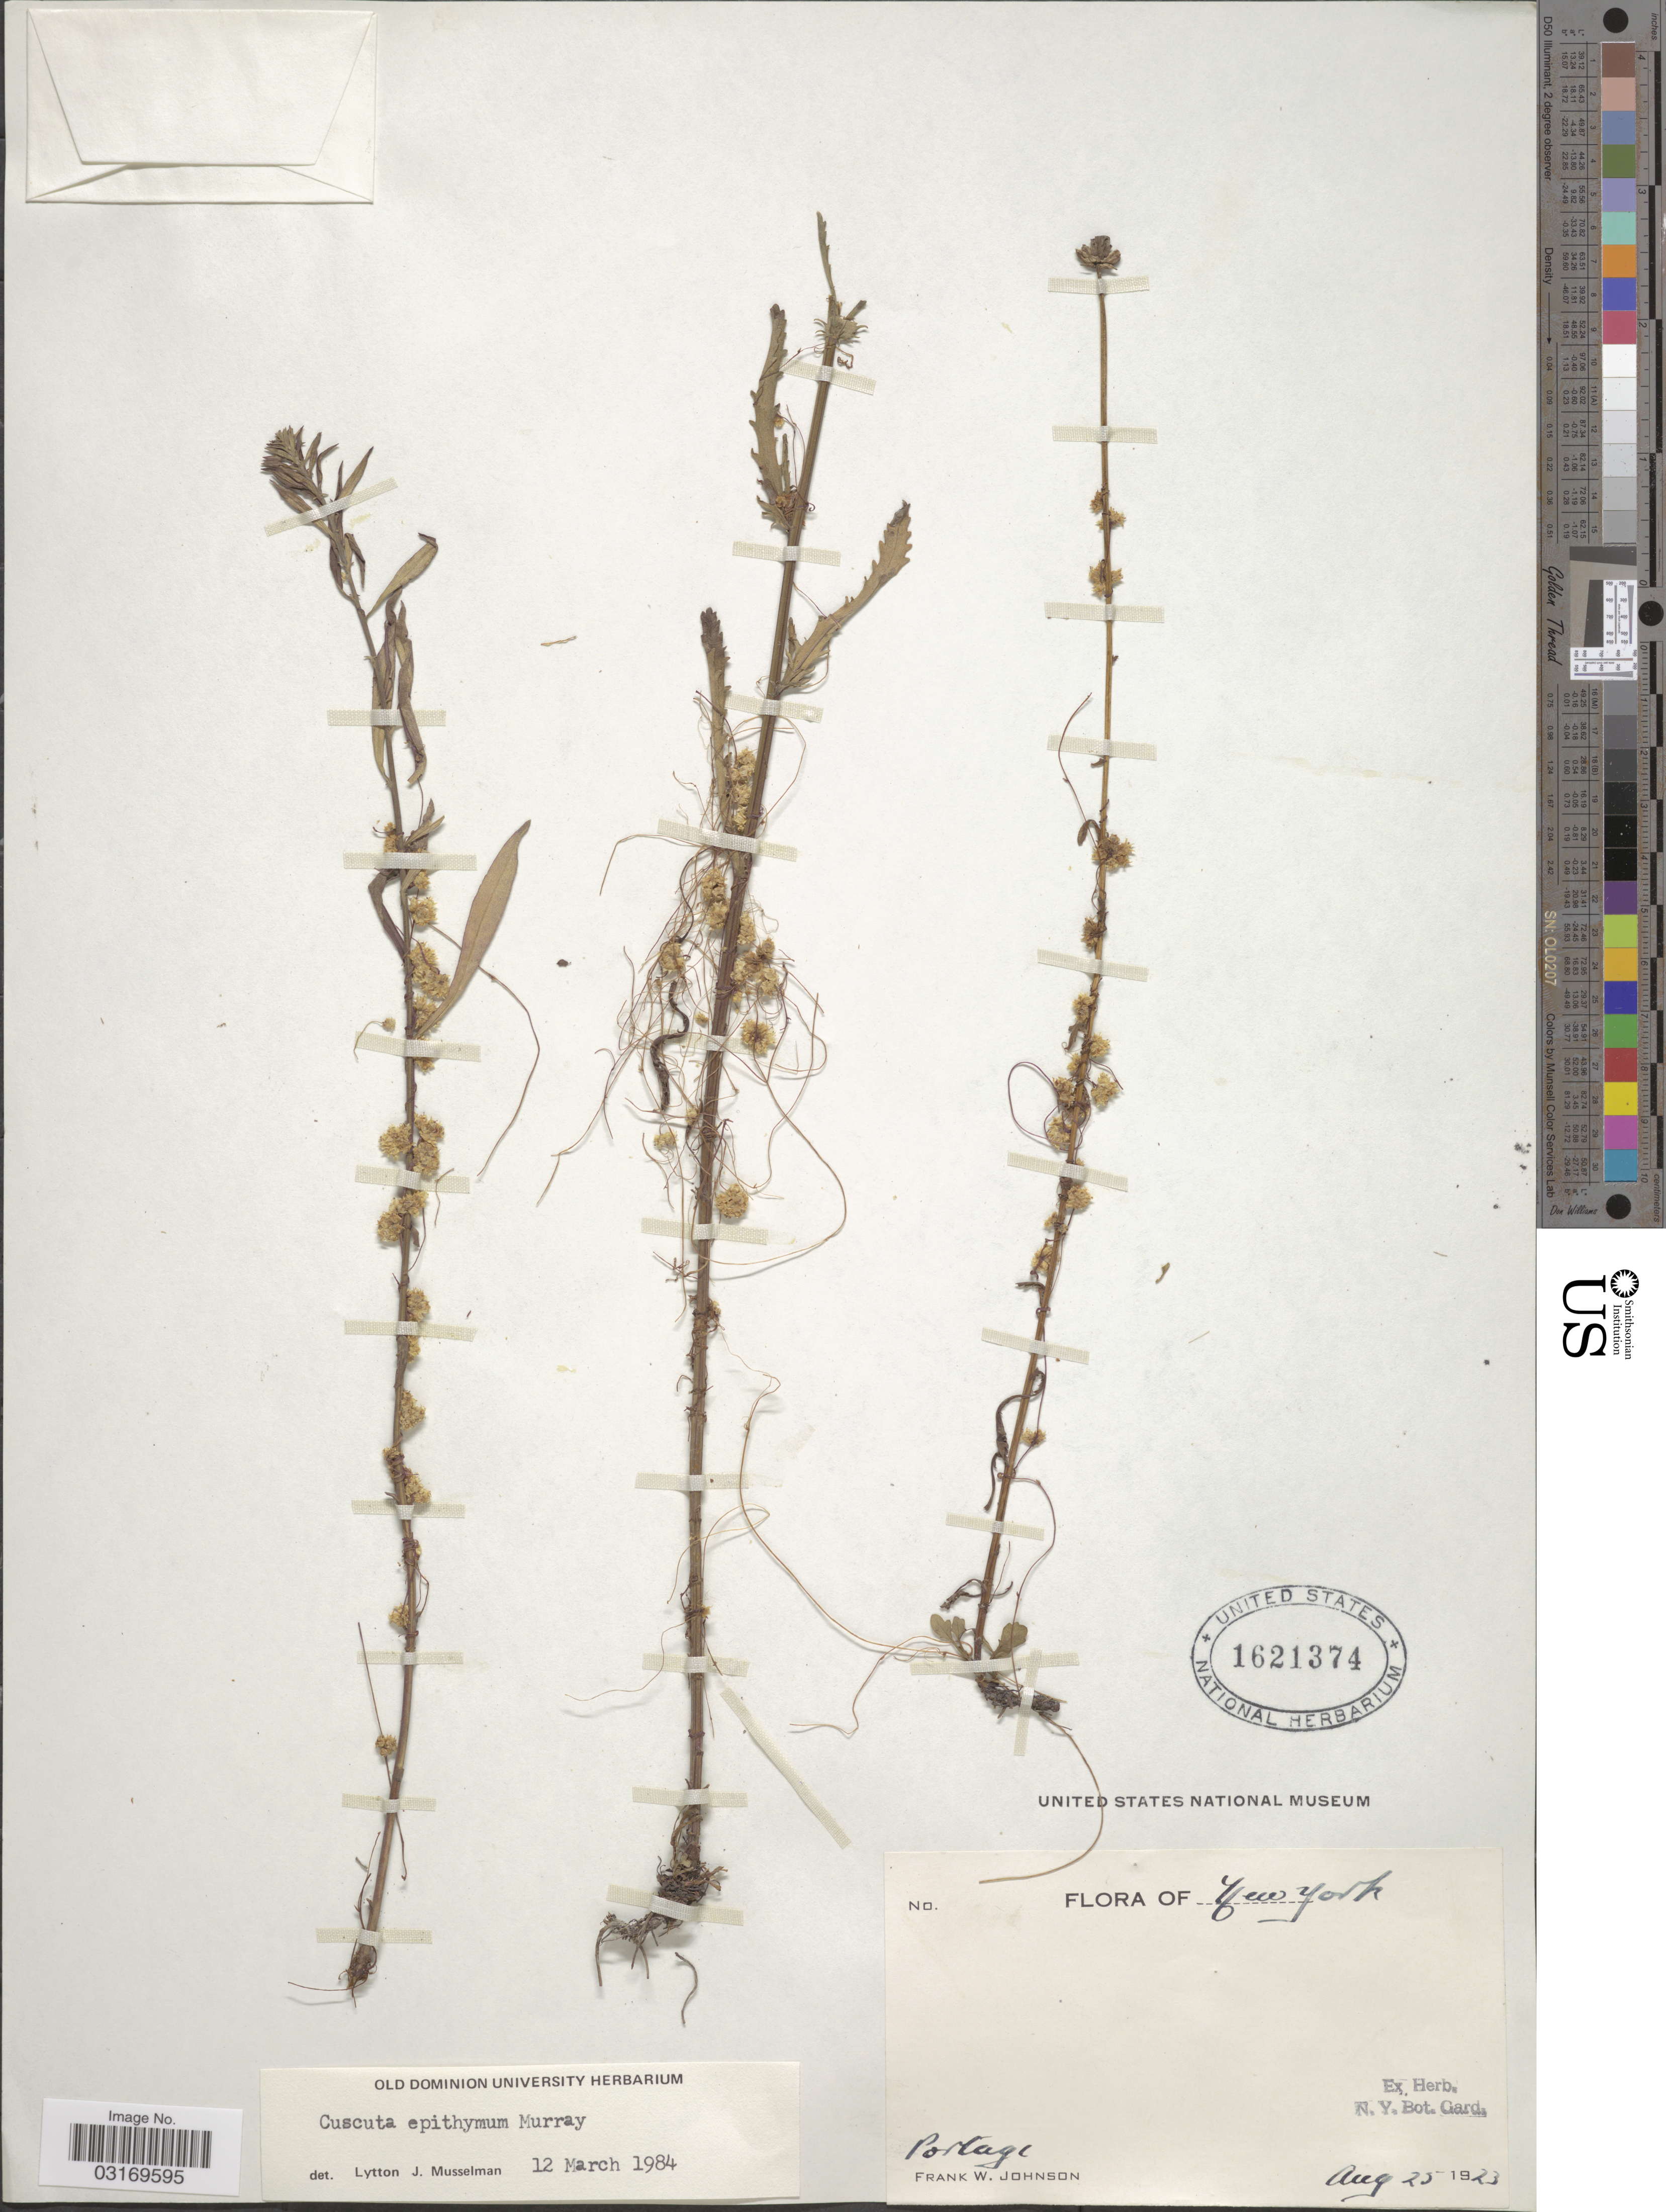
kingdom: Plantae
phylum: Tracheophyta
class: Magnoliopsida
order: Solanales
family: Convolvulaceae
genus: Cuscuta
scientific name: Cuscuta epithymum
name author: Murray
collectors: F. W. Johnson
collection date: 1923-08-25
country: United States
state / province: New York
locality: Portage.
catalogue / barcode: US 1621374